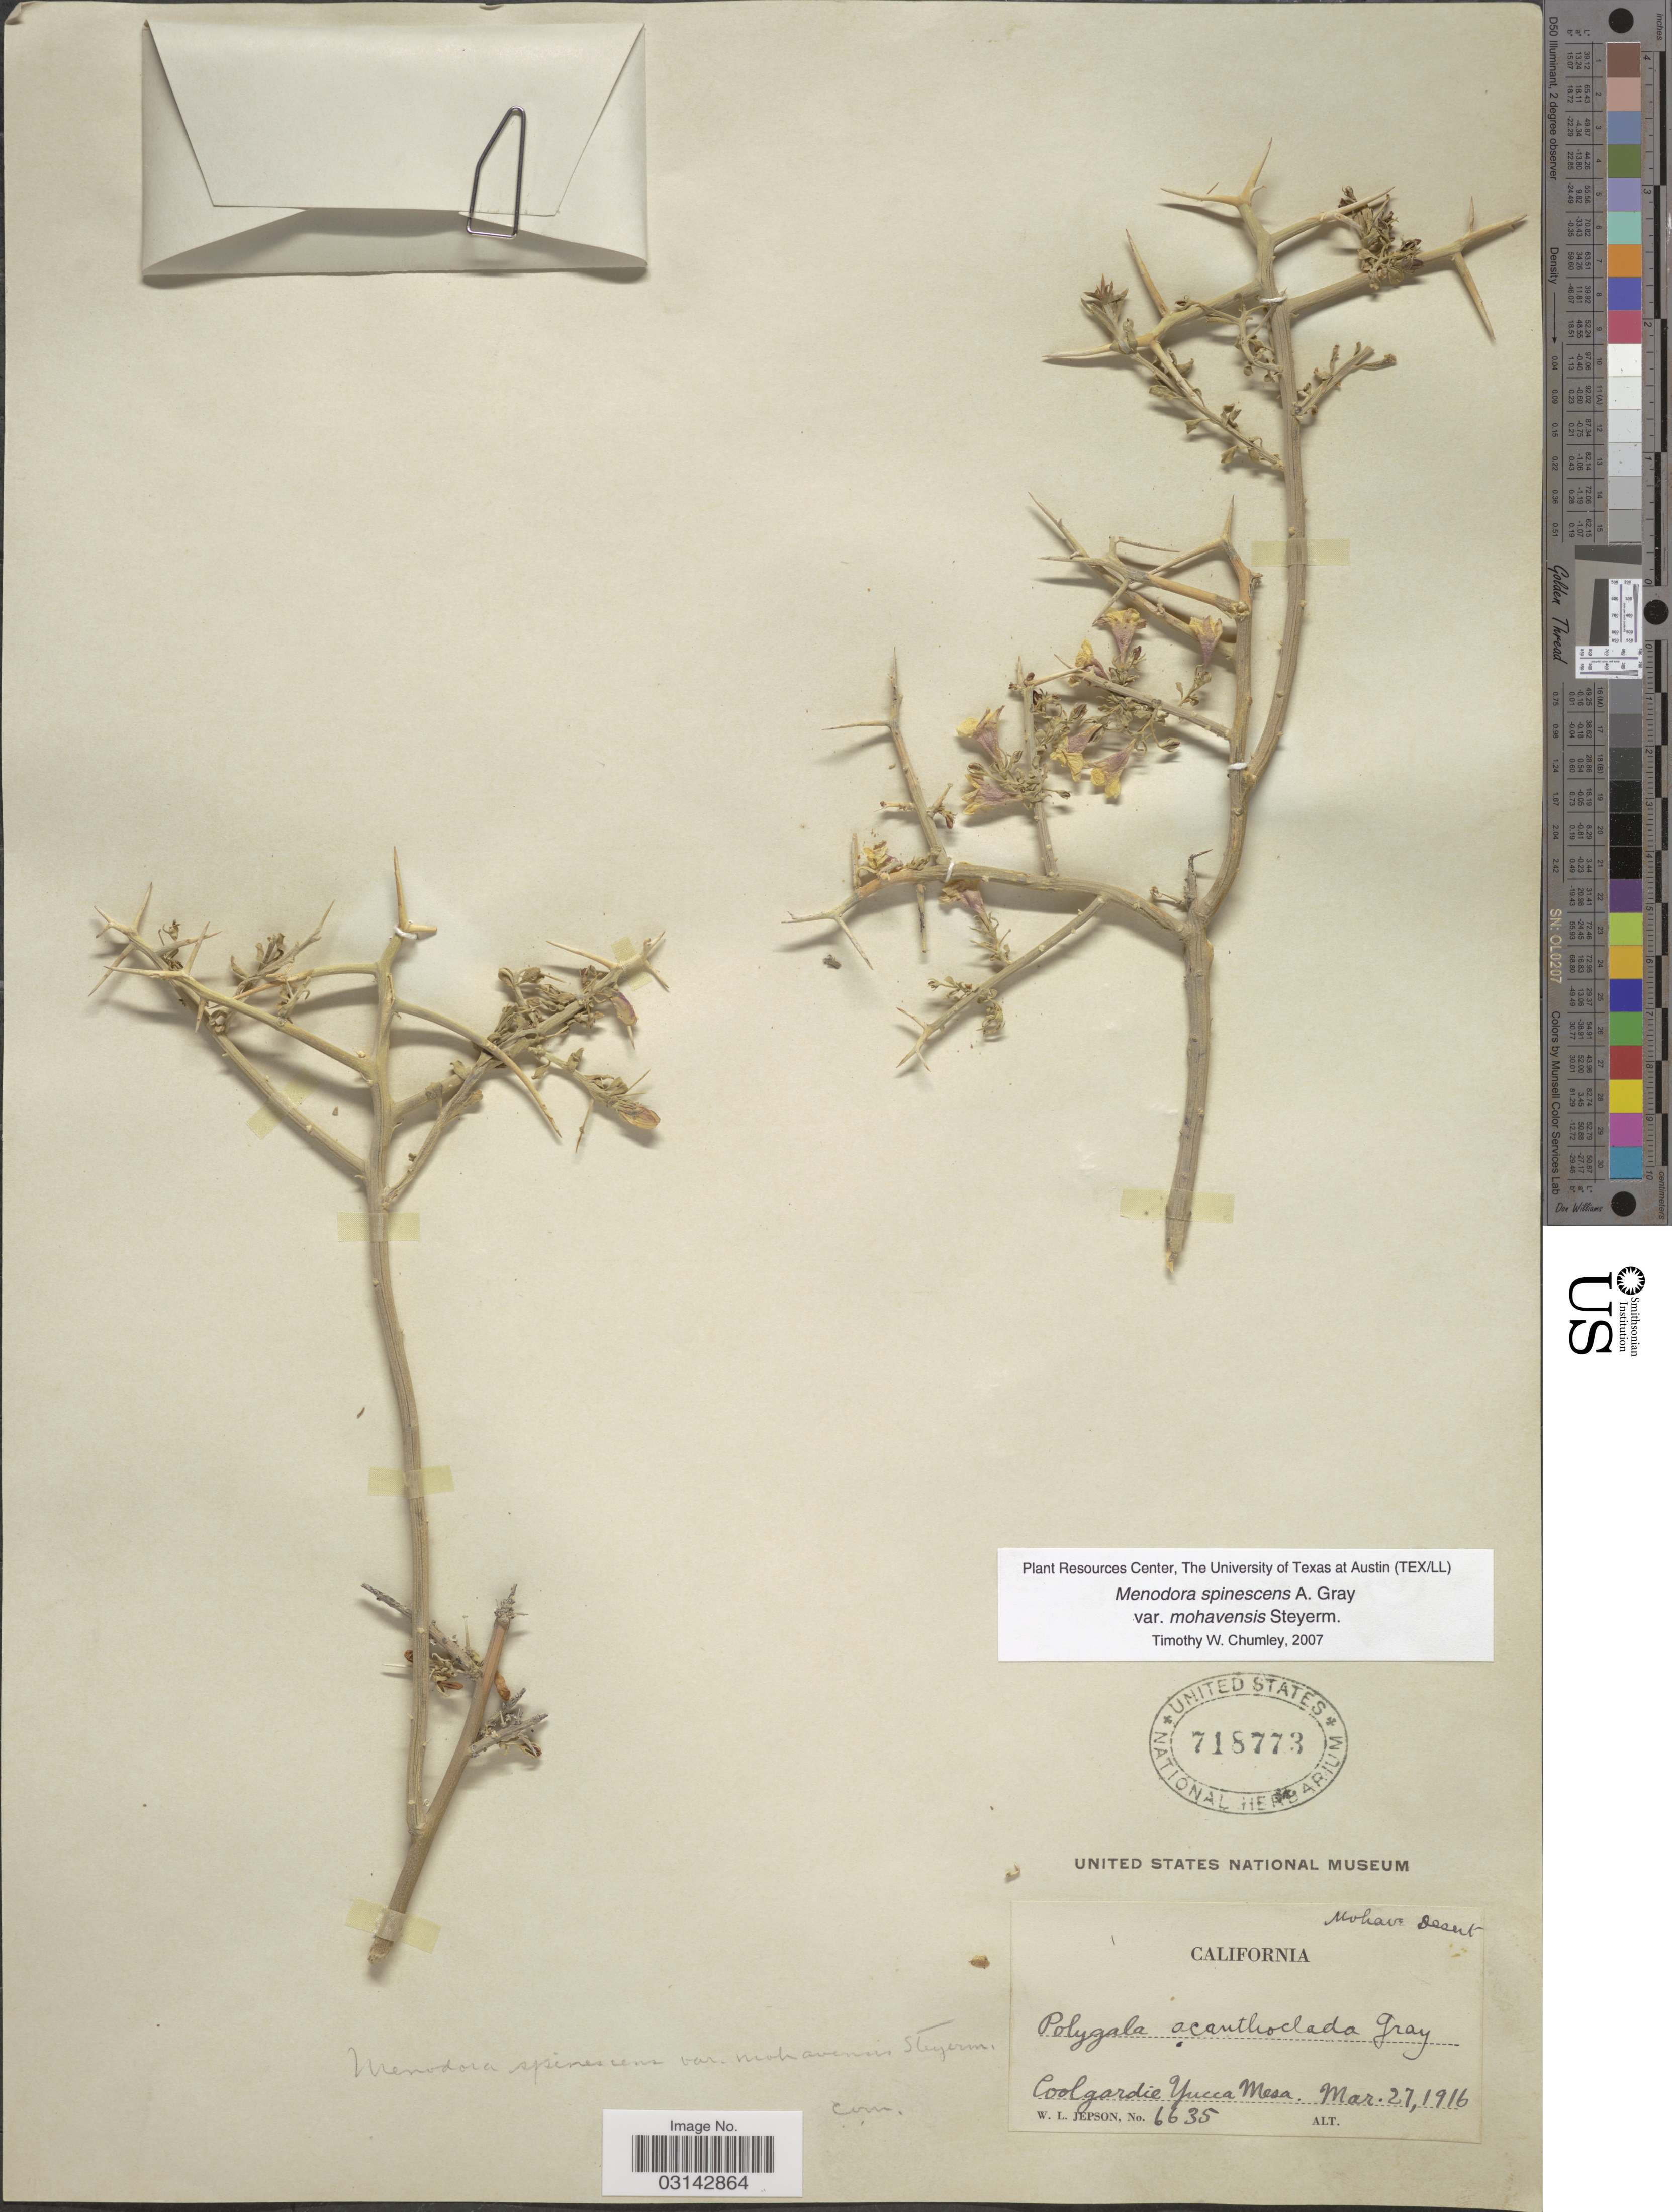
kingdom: Plantae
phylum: Tracheophyta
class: Magnoliopsida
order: Lamiales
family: Oleaceae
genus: Menodora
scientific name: Menodora spinescens var. mohavensis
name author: Steyerm.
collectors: W. L. Jepson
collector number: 6635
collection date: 1916-03-27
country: United States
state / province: California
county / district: Kern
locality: Mohave Desert. Coolgardie Yucca Mesa.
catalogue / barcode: US 718773